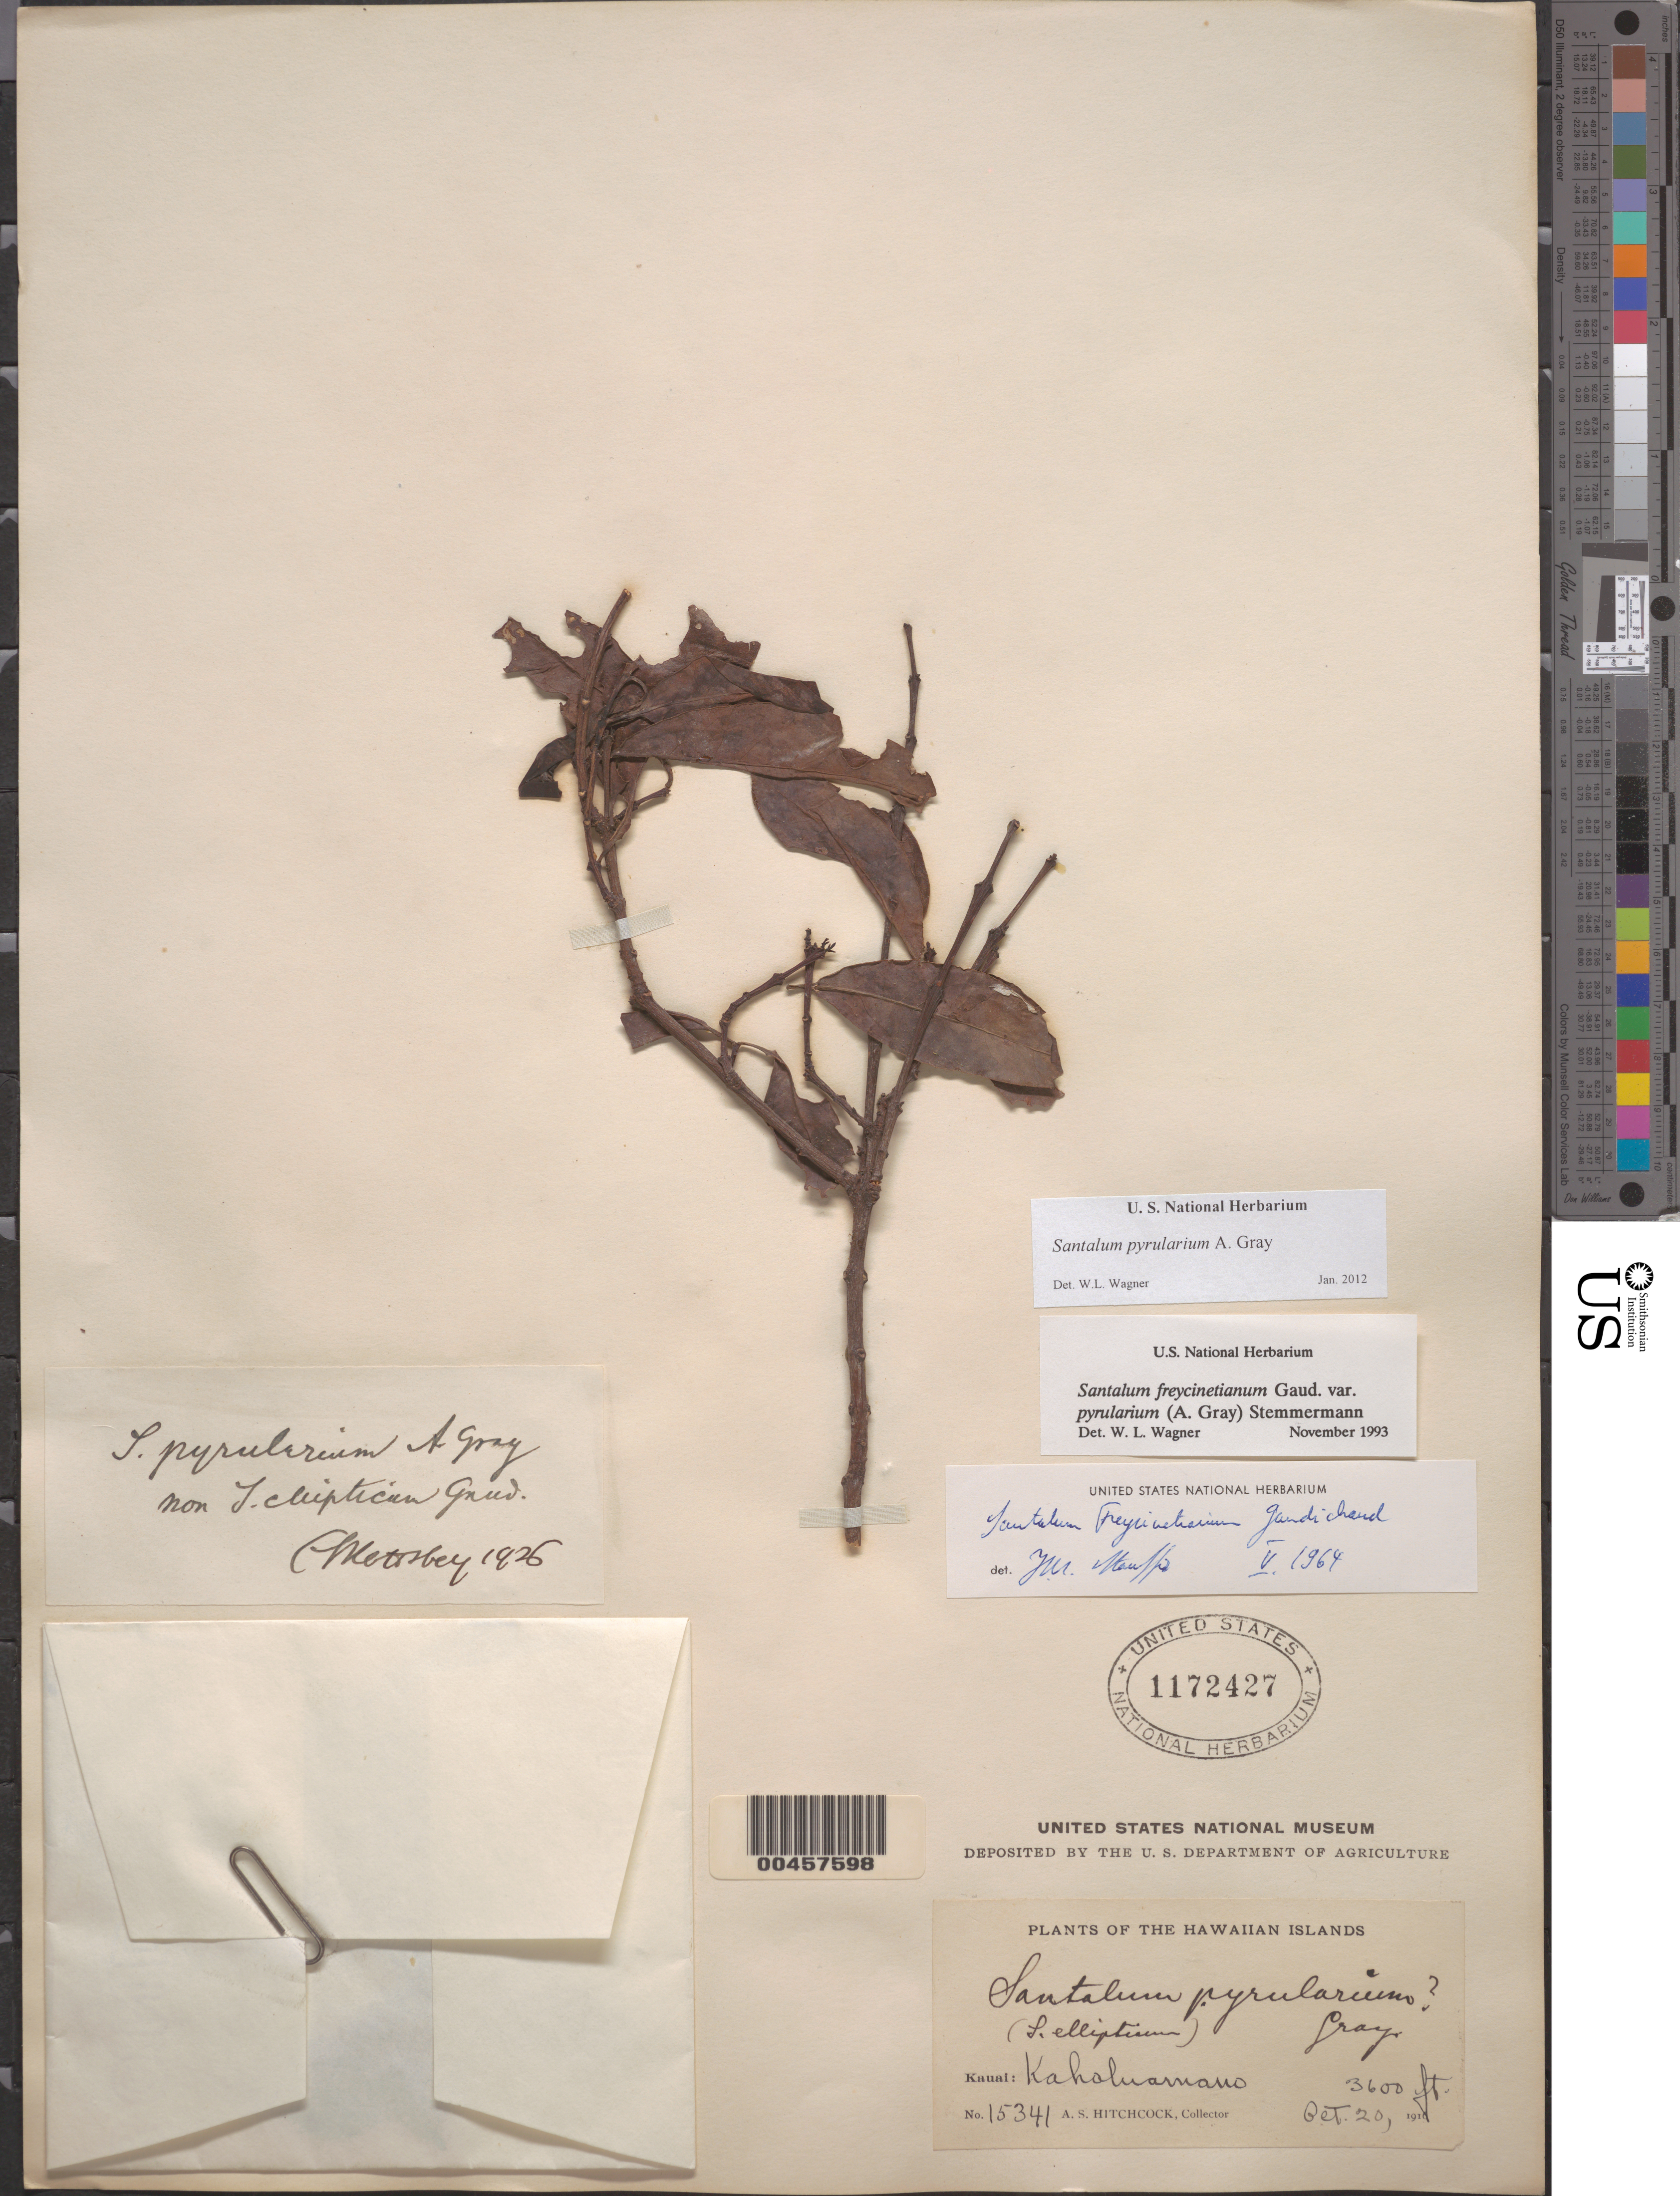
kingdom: Plantae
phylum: Tracheophyta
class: Magnoliopsida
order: Santalales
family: Santalaceae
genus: Santalum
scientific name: Santalum pyrularium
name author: A. Gray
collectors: A. S. Hitchcock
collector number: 15341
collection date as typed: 20 Oct 1916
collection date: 1916-10-20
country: United States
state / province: Hawaii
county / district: Kauai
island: Kaua'i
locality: Kaholuamano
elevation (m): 1097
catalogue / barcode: US 1172427